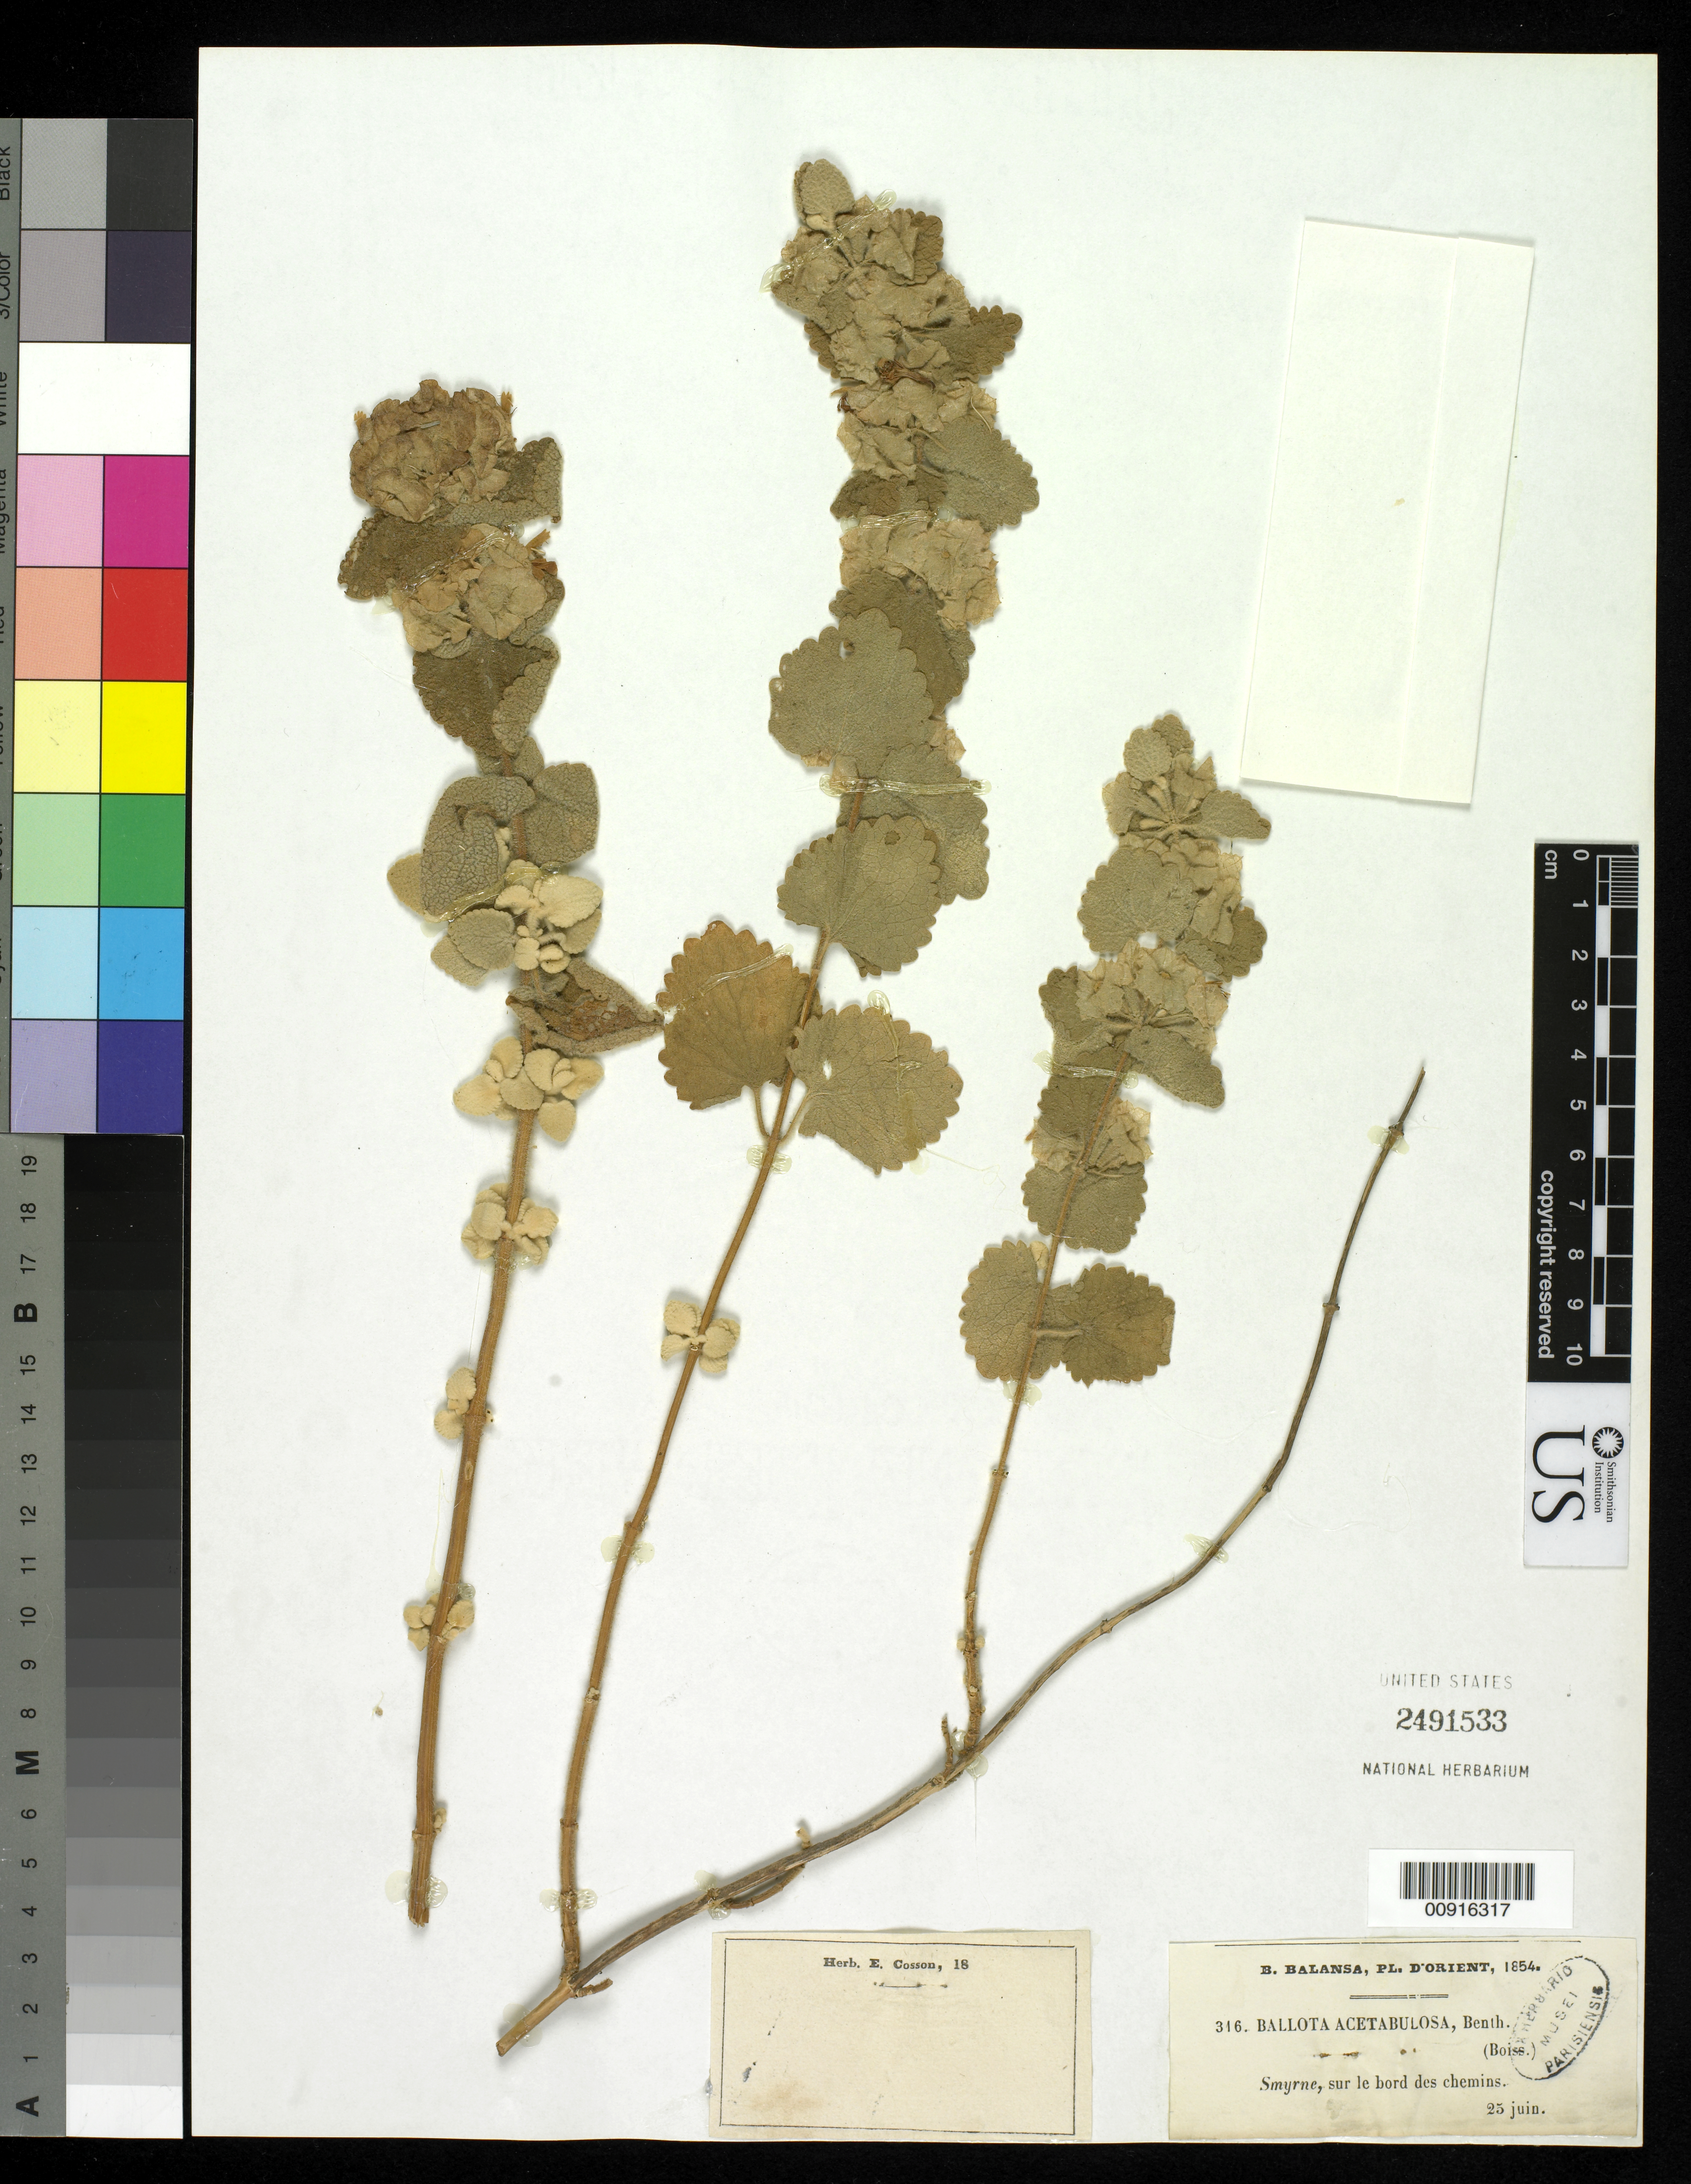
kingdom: Plantae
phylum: Tracheophyta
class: Magnoliopsida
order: Lamiales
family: Lamiaceae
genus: Ballota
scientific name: Ballota acetabulosa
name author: (L.) Benth.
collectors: B. Balansa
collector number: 316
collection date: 1854-06-25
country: Turkey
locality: Smyrne, sur le bord des chemins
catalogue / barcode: US 2491533